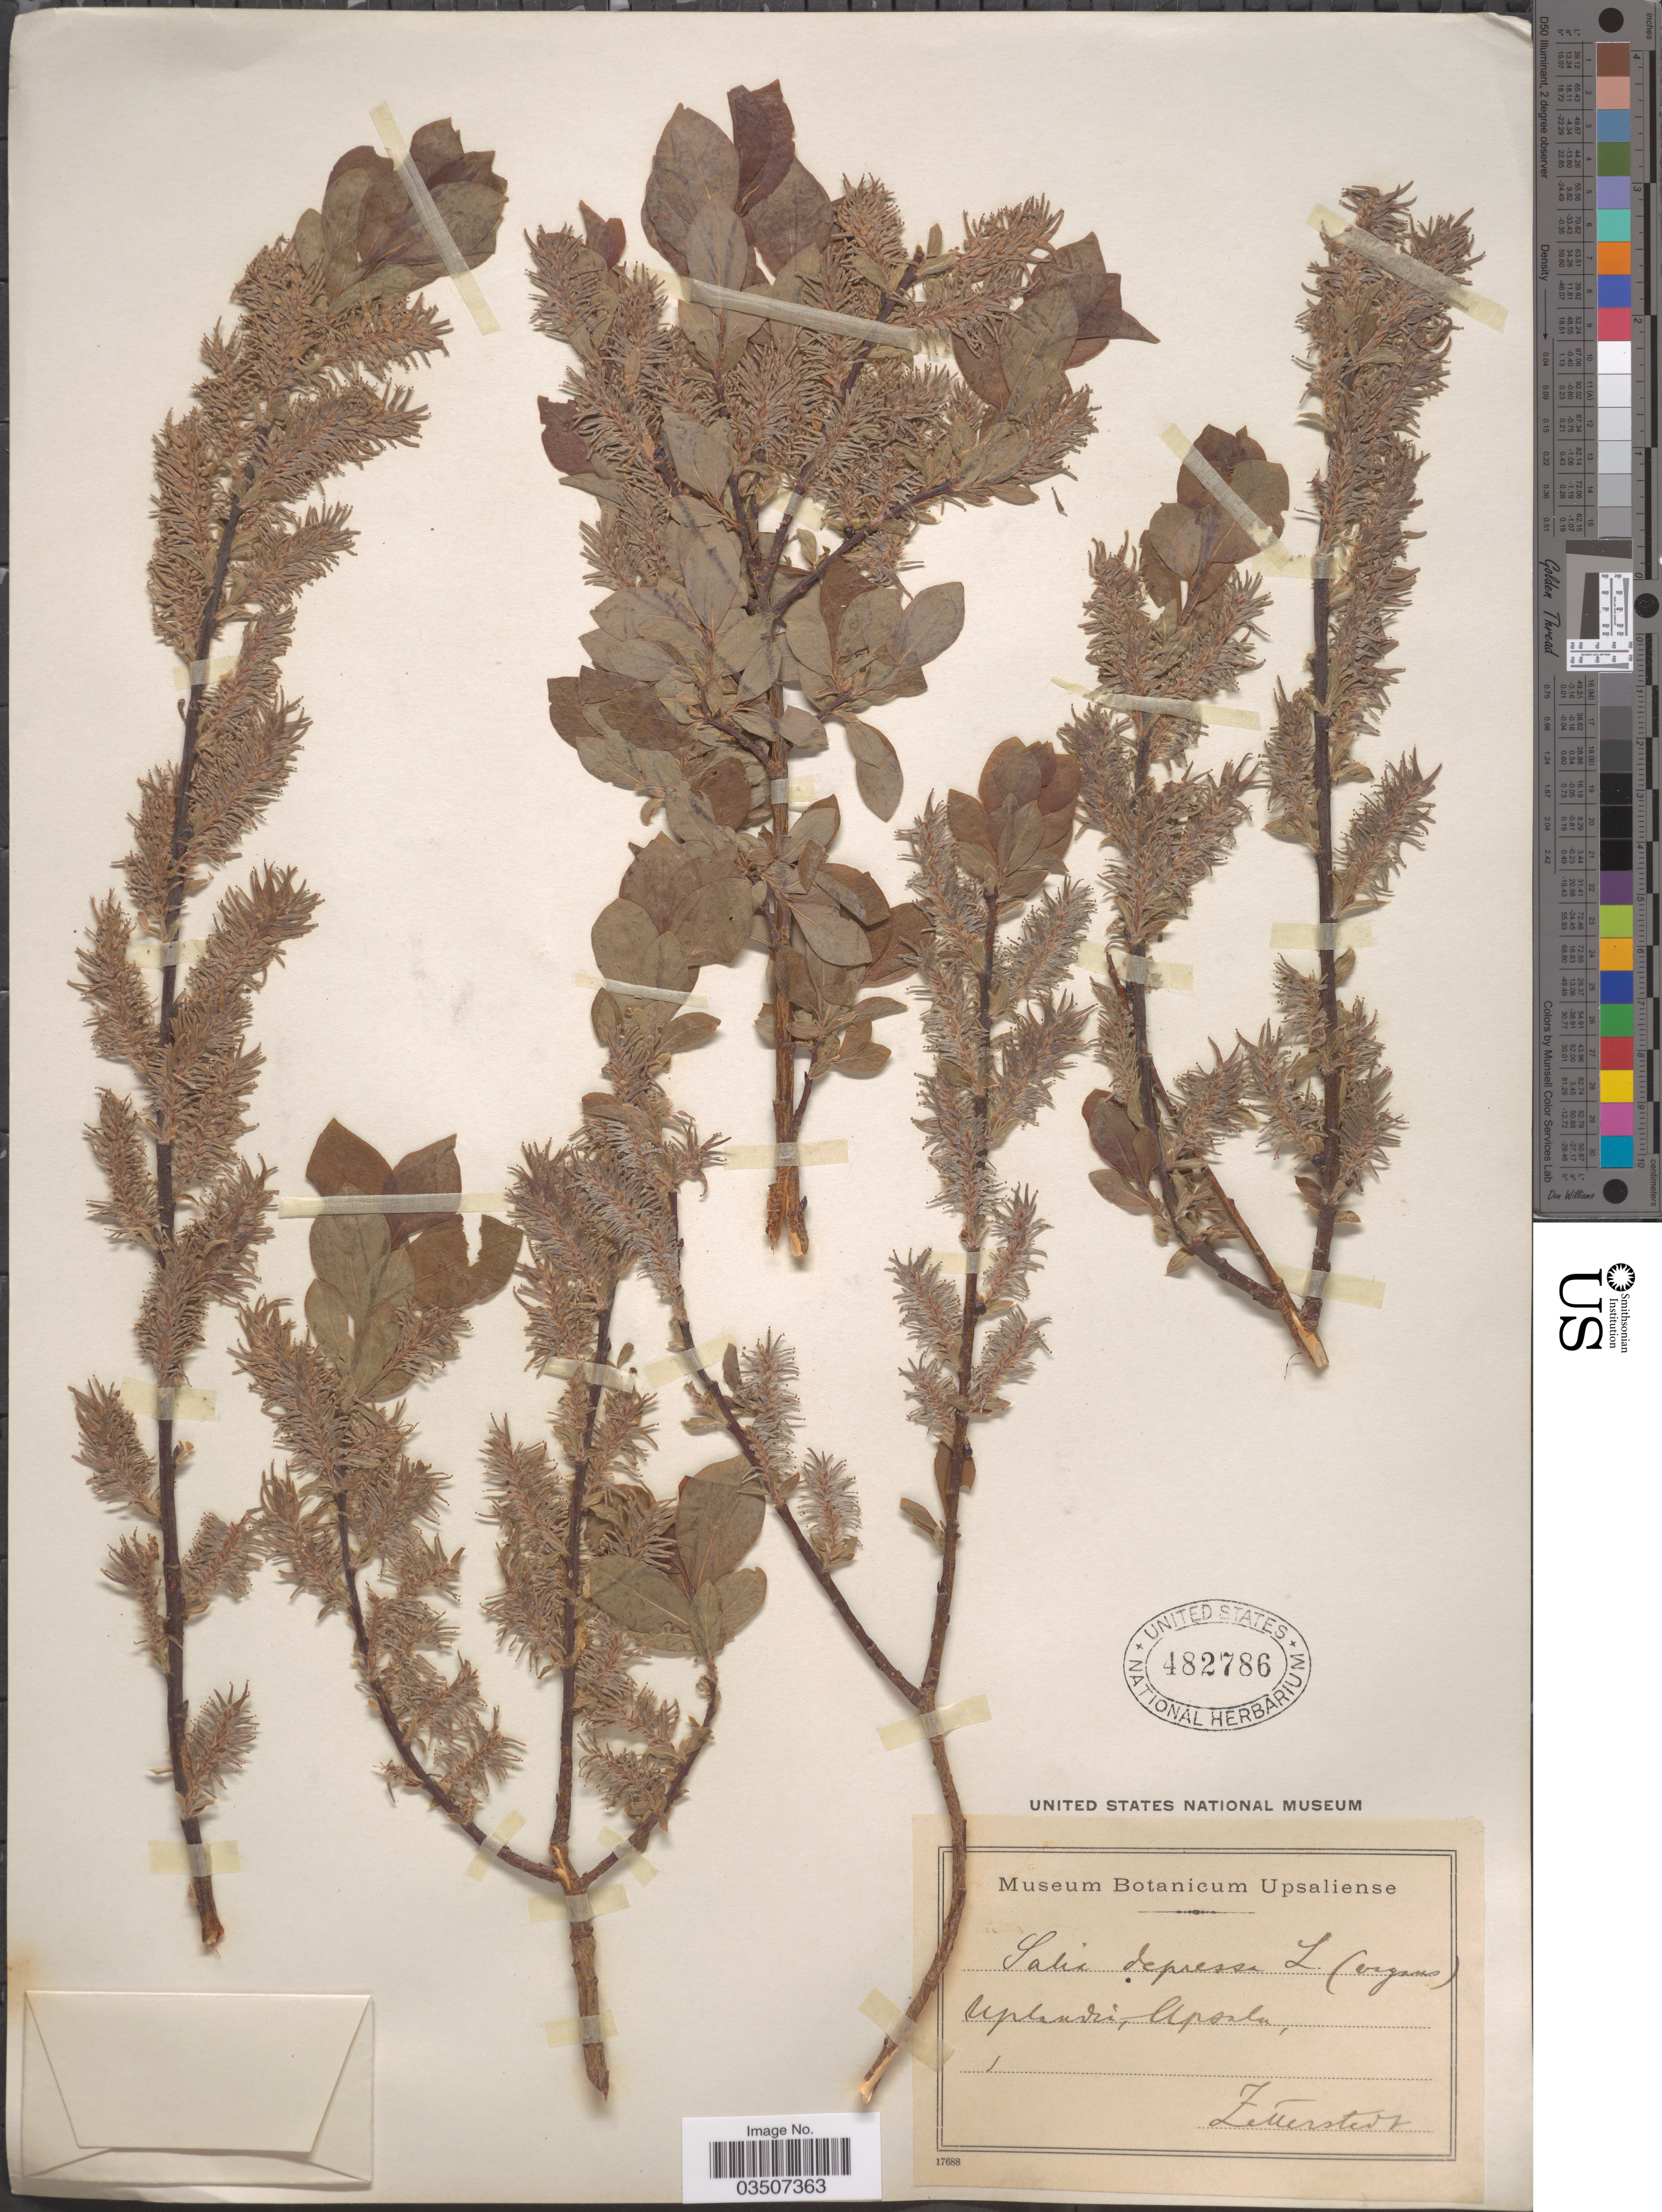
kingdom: Plantae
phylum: Tracheophyta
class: Magnoliopsida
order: Malpighiales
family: Salicaceae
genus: Salix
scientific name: Salix starkeana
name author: Willd.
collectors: Zetterstedt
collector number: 1?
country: Sweden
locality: Uplandi, Upsala.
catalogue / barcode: US 482786